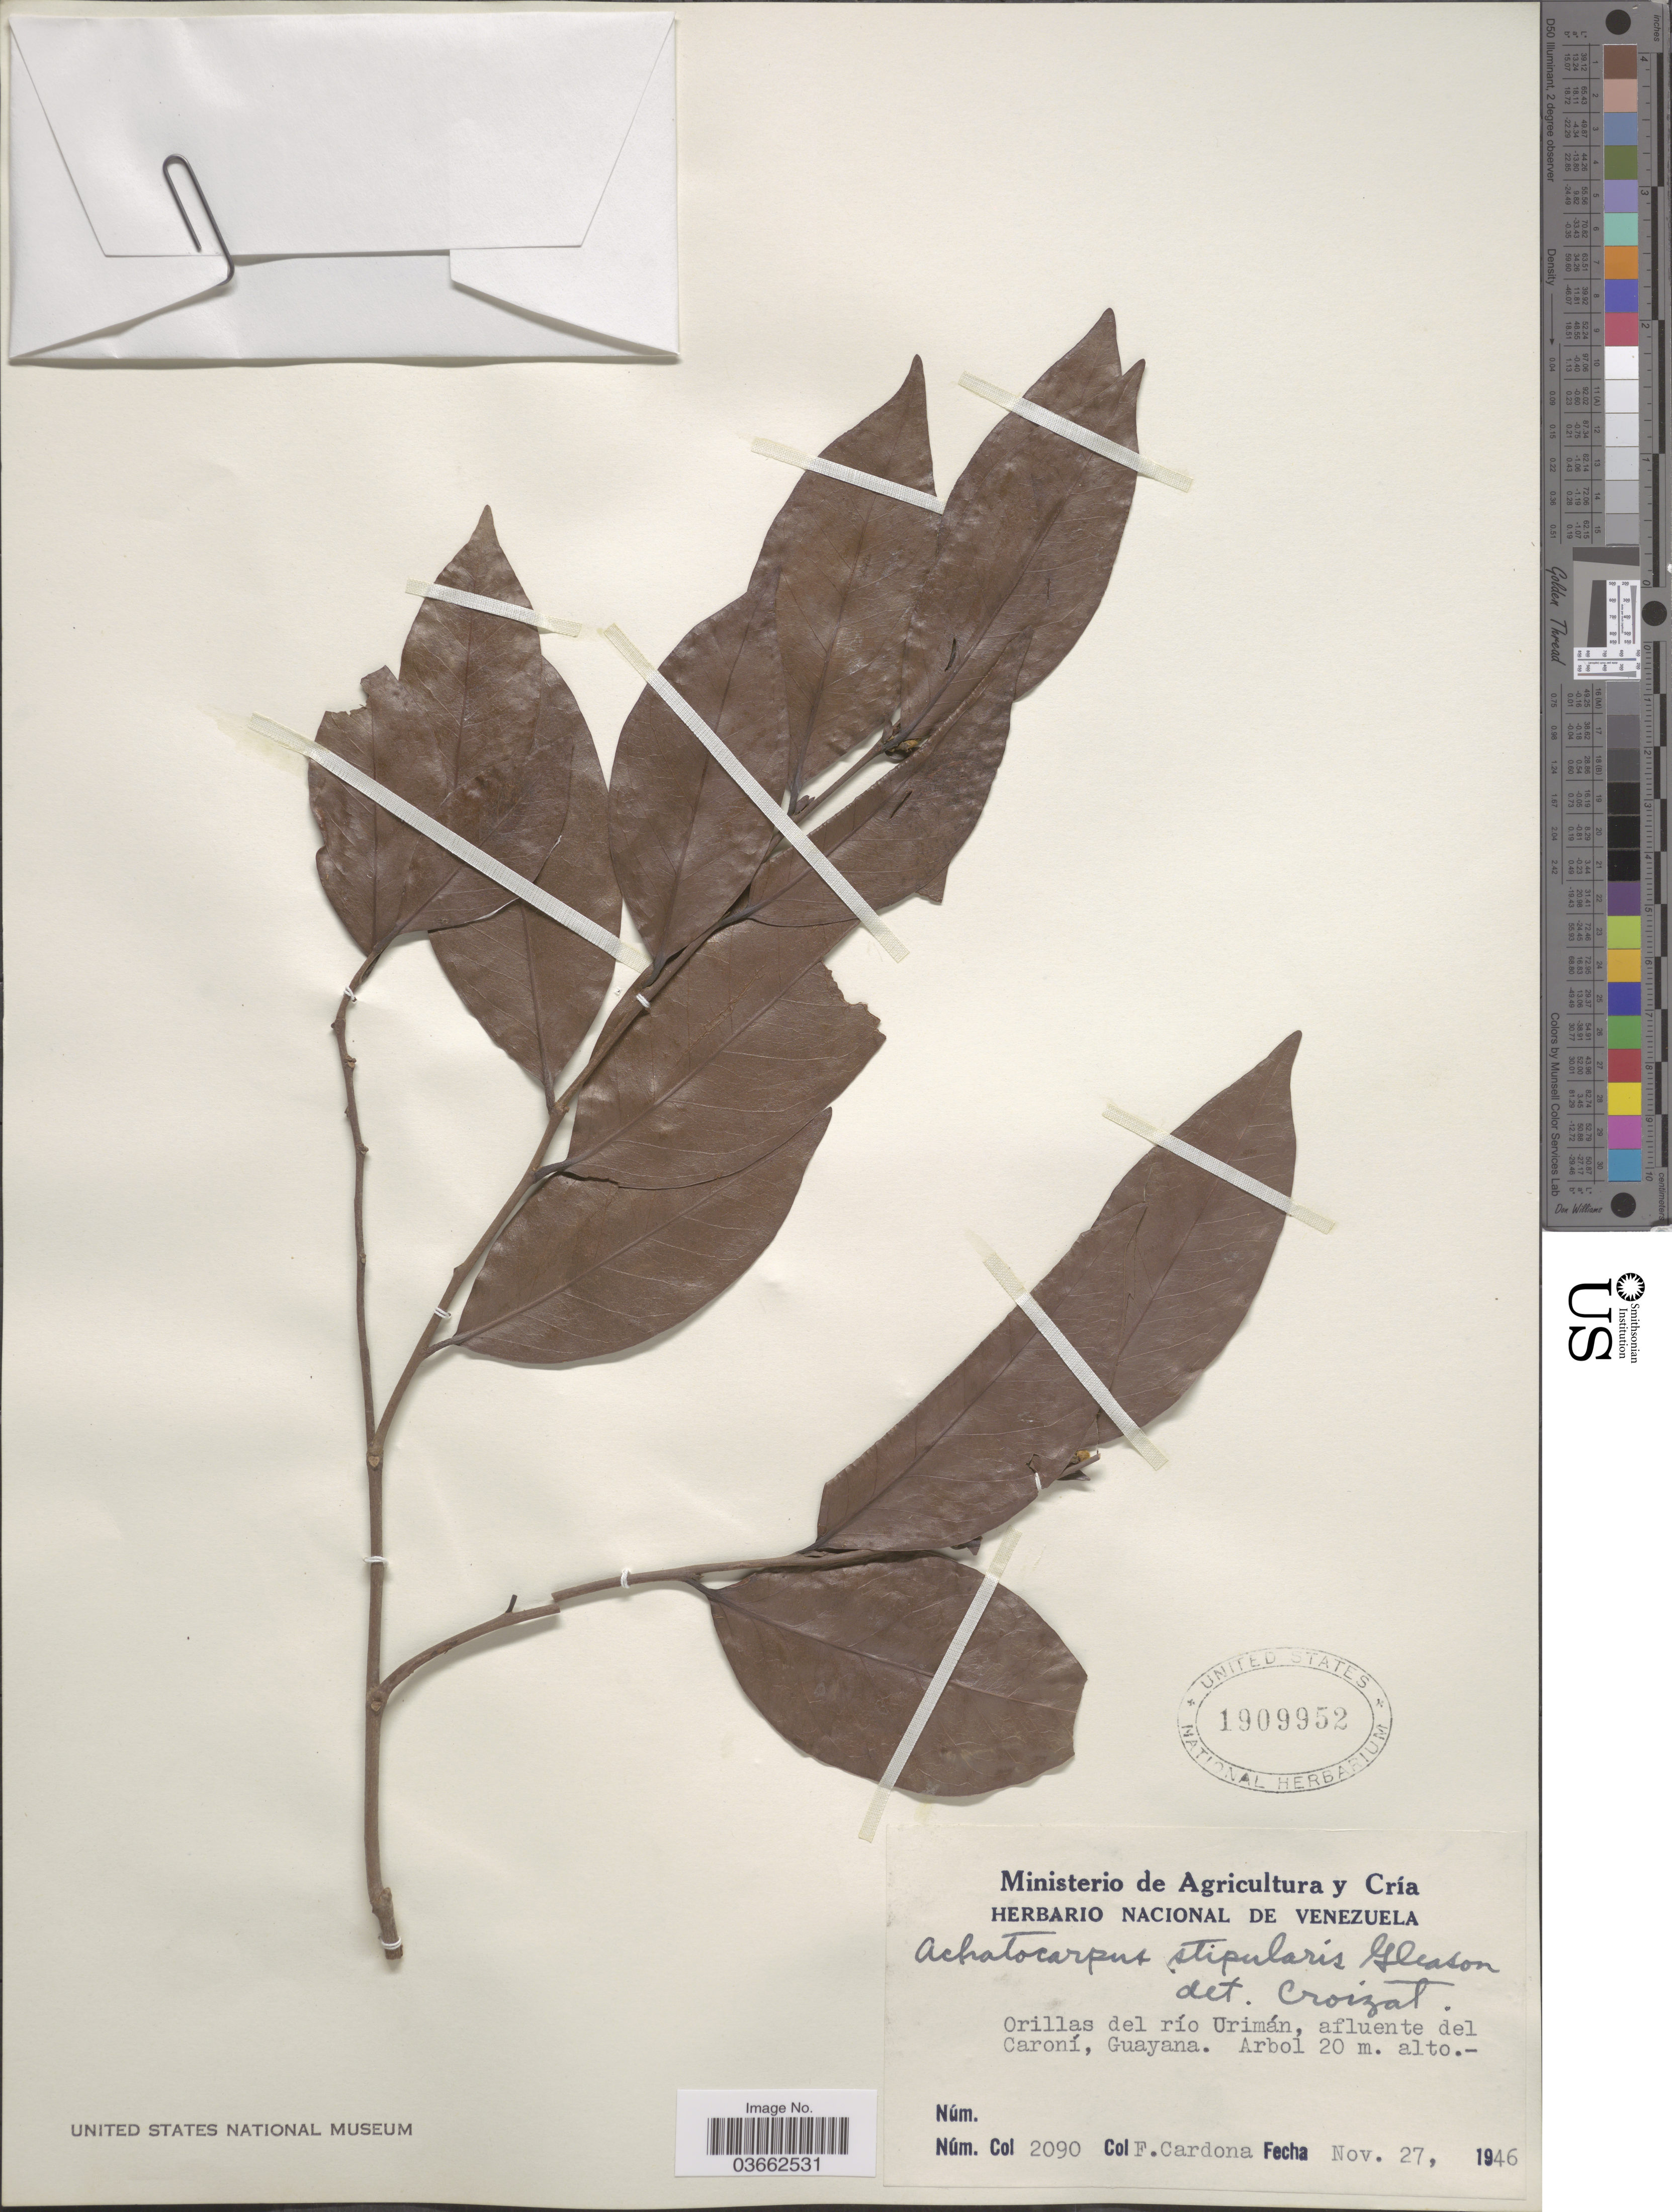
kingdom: Plantae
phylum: Tracheophyta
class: Magnoliopsida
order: Malpighiales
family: Peraceae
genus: Chaetocarpus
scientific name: Chaetocarpus stipularis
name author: Gleason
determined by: Croziat, L.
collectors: F. Cardona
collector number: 2090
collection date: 1946-11-27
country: Venezuela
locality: Orillas del río Urimán, afluente del Caroní, Guayana.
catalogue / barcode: US 1909952